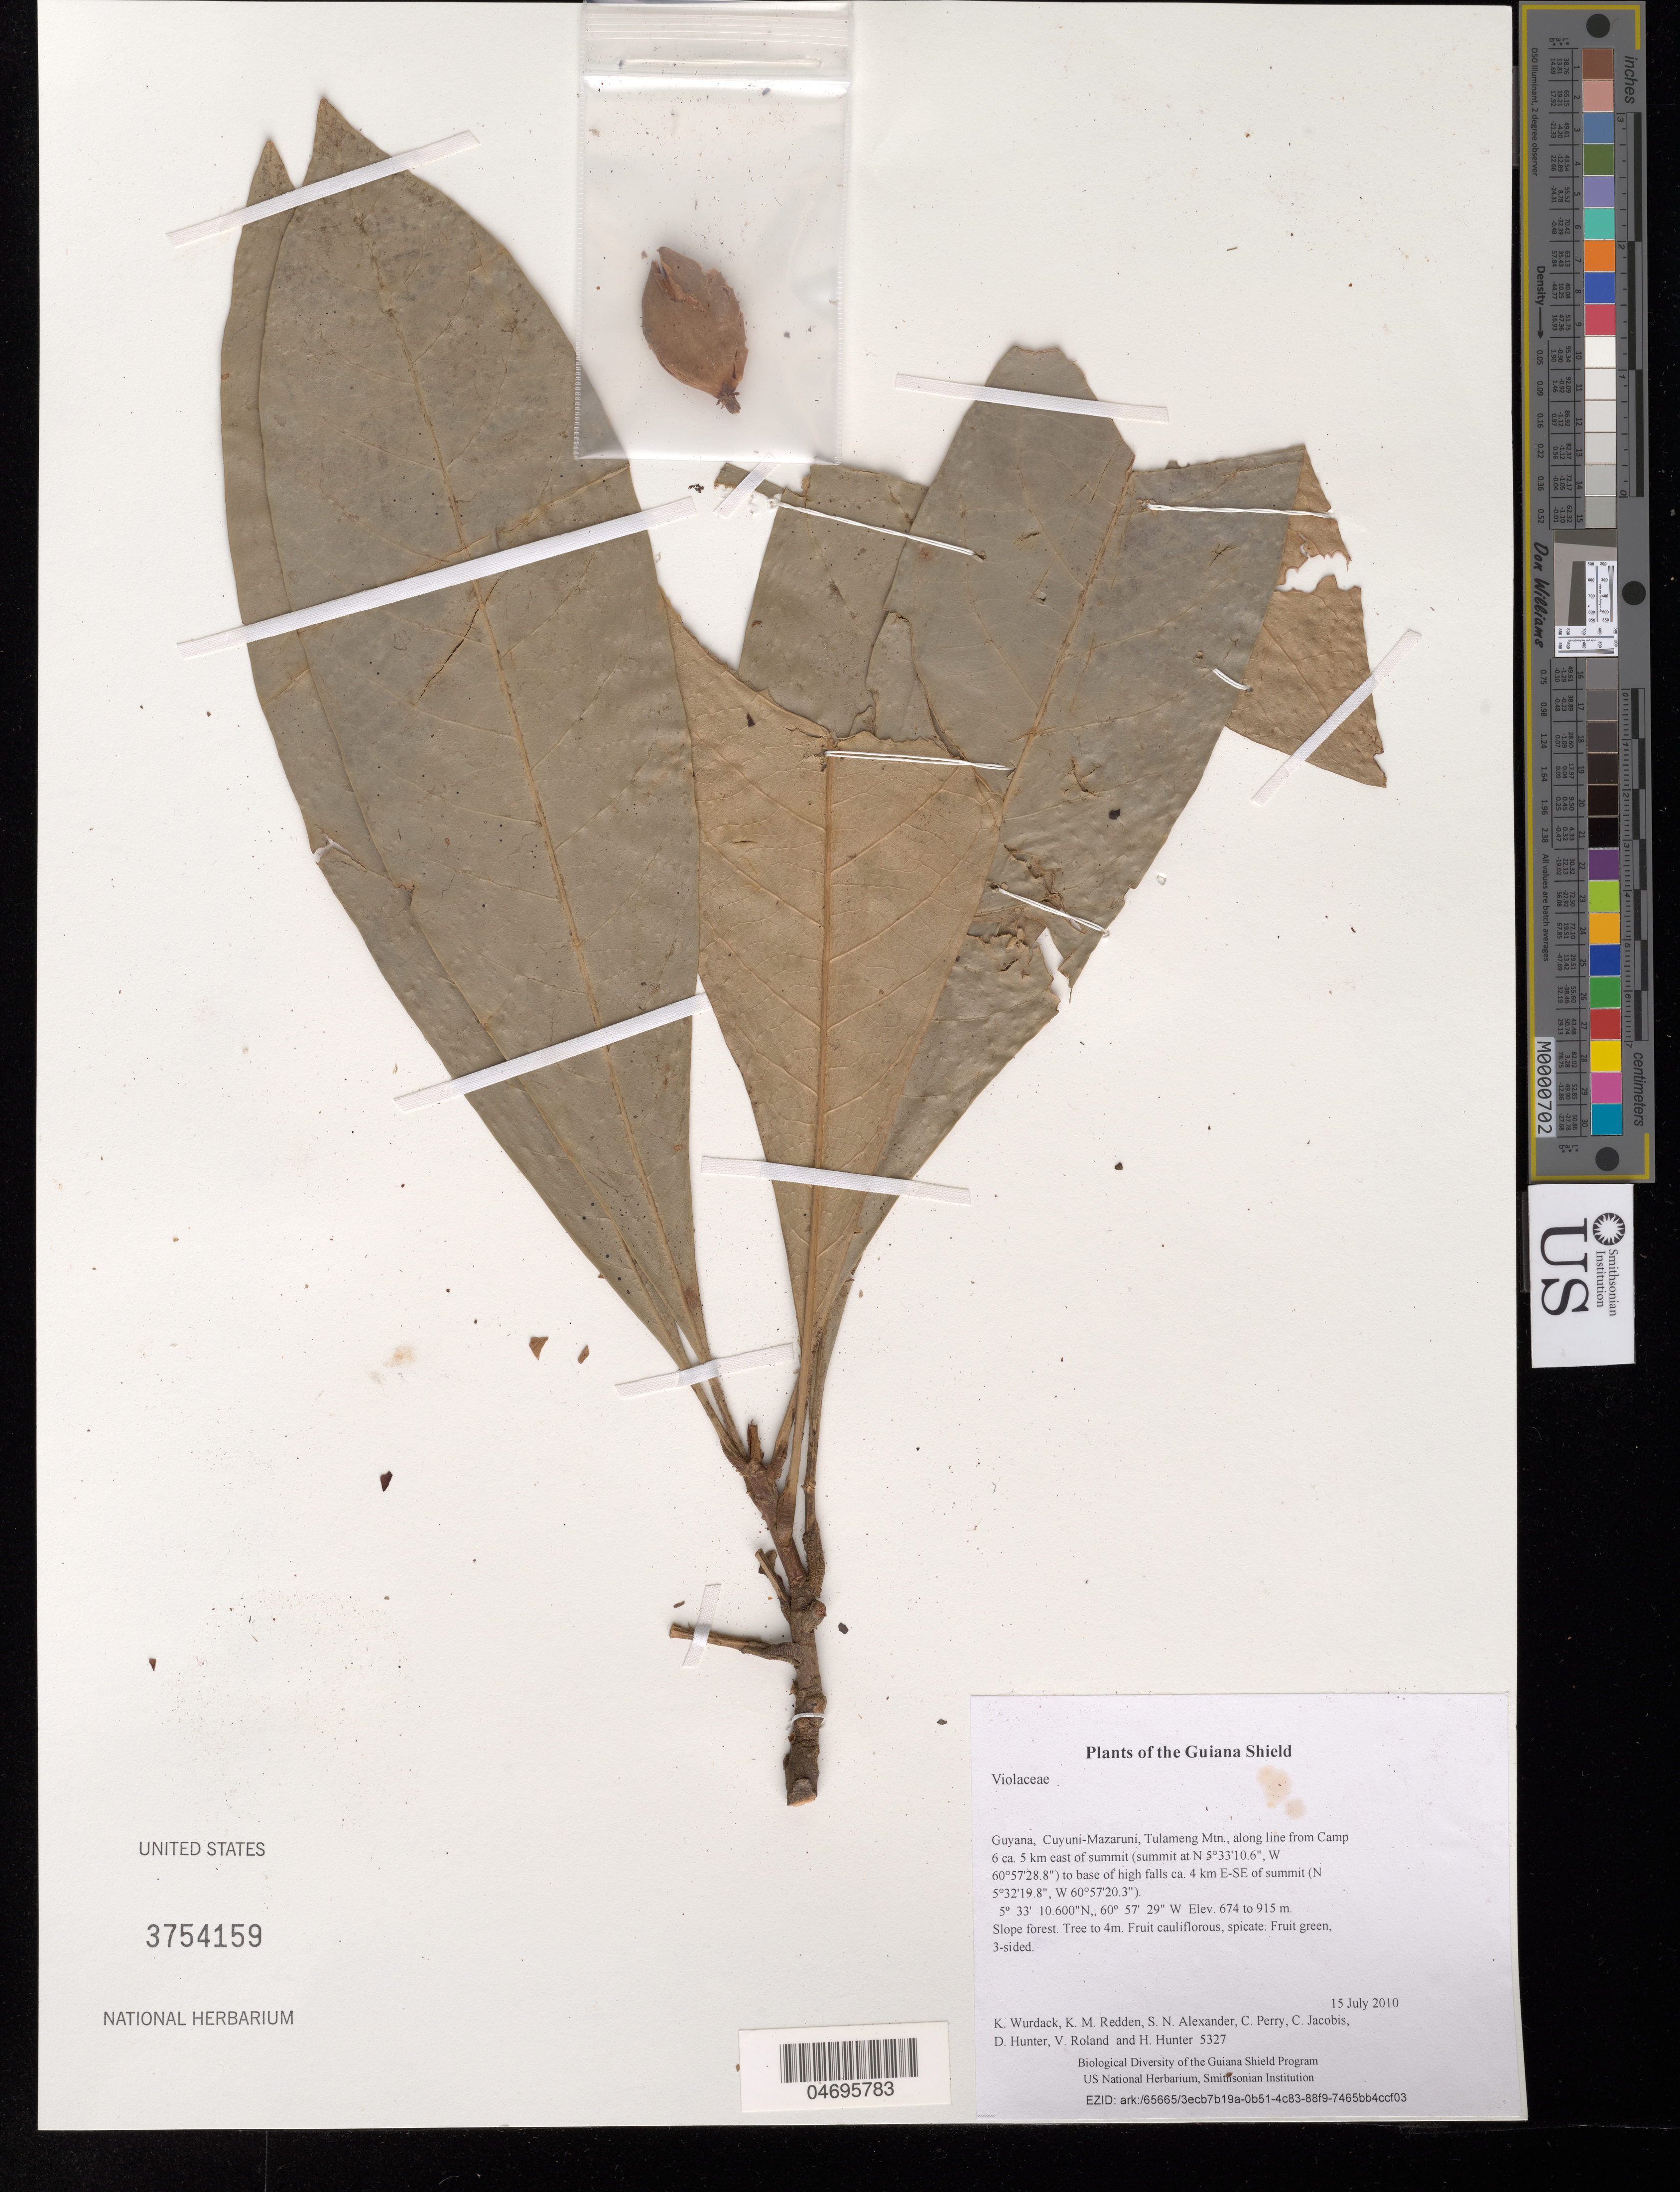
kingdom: Plantae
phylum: Tracheophyta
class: Magnoliopsida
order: Malpighiales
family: Violaceae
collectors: K. Wurdack, K. M. Redden, S. N. Alexander, C. Perry, C. Jacobis, D. Hunter, V. Roland & H. Hunter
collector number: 5327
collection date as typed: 15 July 2010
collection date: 2010-07-15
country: Guyana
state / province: Cuyuni-Mazaruni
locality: Tulameng Mtn., along line from Camp 6 ca. 5 km east of summit (summit at N 5°33'10.6", W 60°57'28.8") to base of high falls ca. 4 km E-SE of summit (N 5°32'19.8", W 60°57'20.3")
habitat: Slope forest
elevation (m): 674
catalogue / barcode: US 3754159